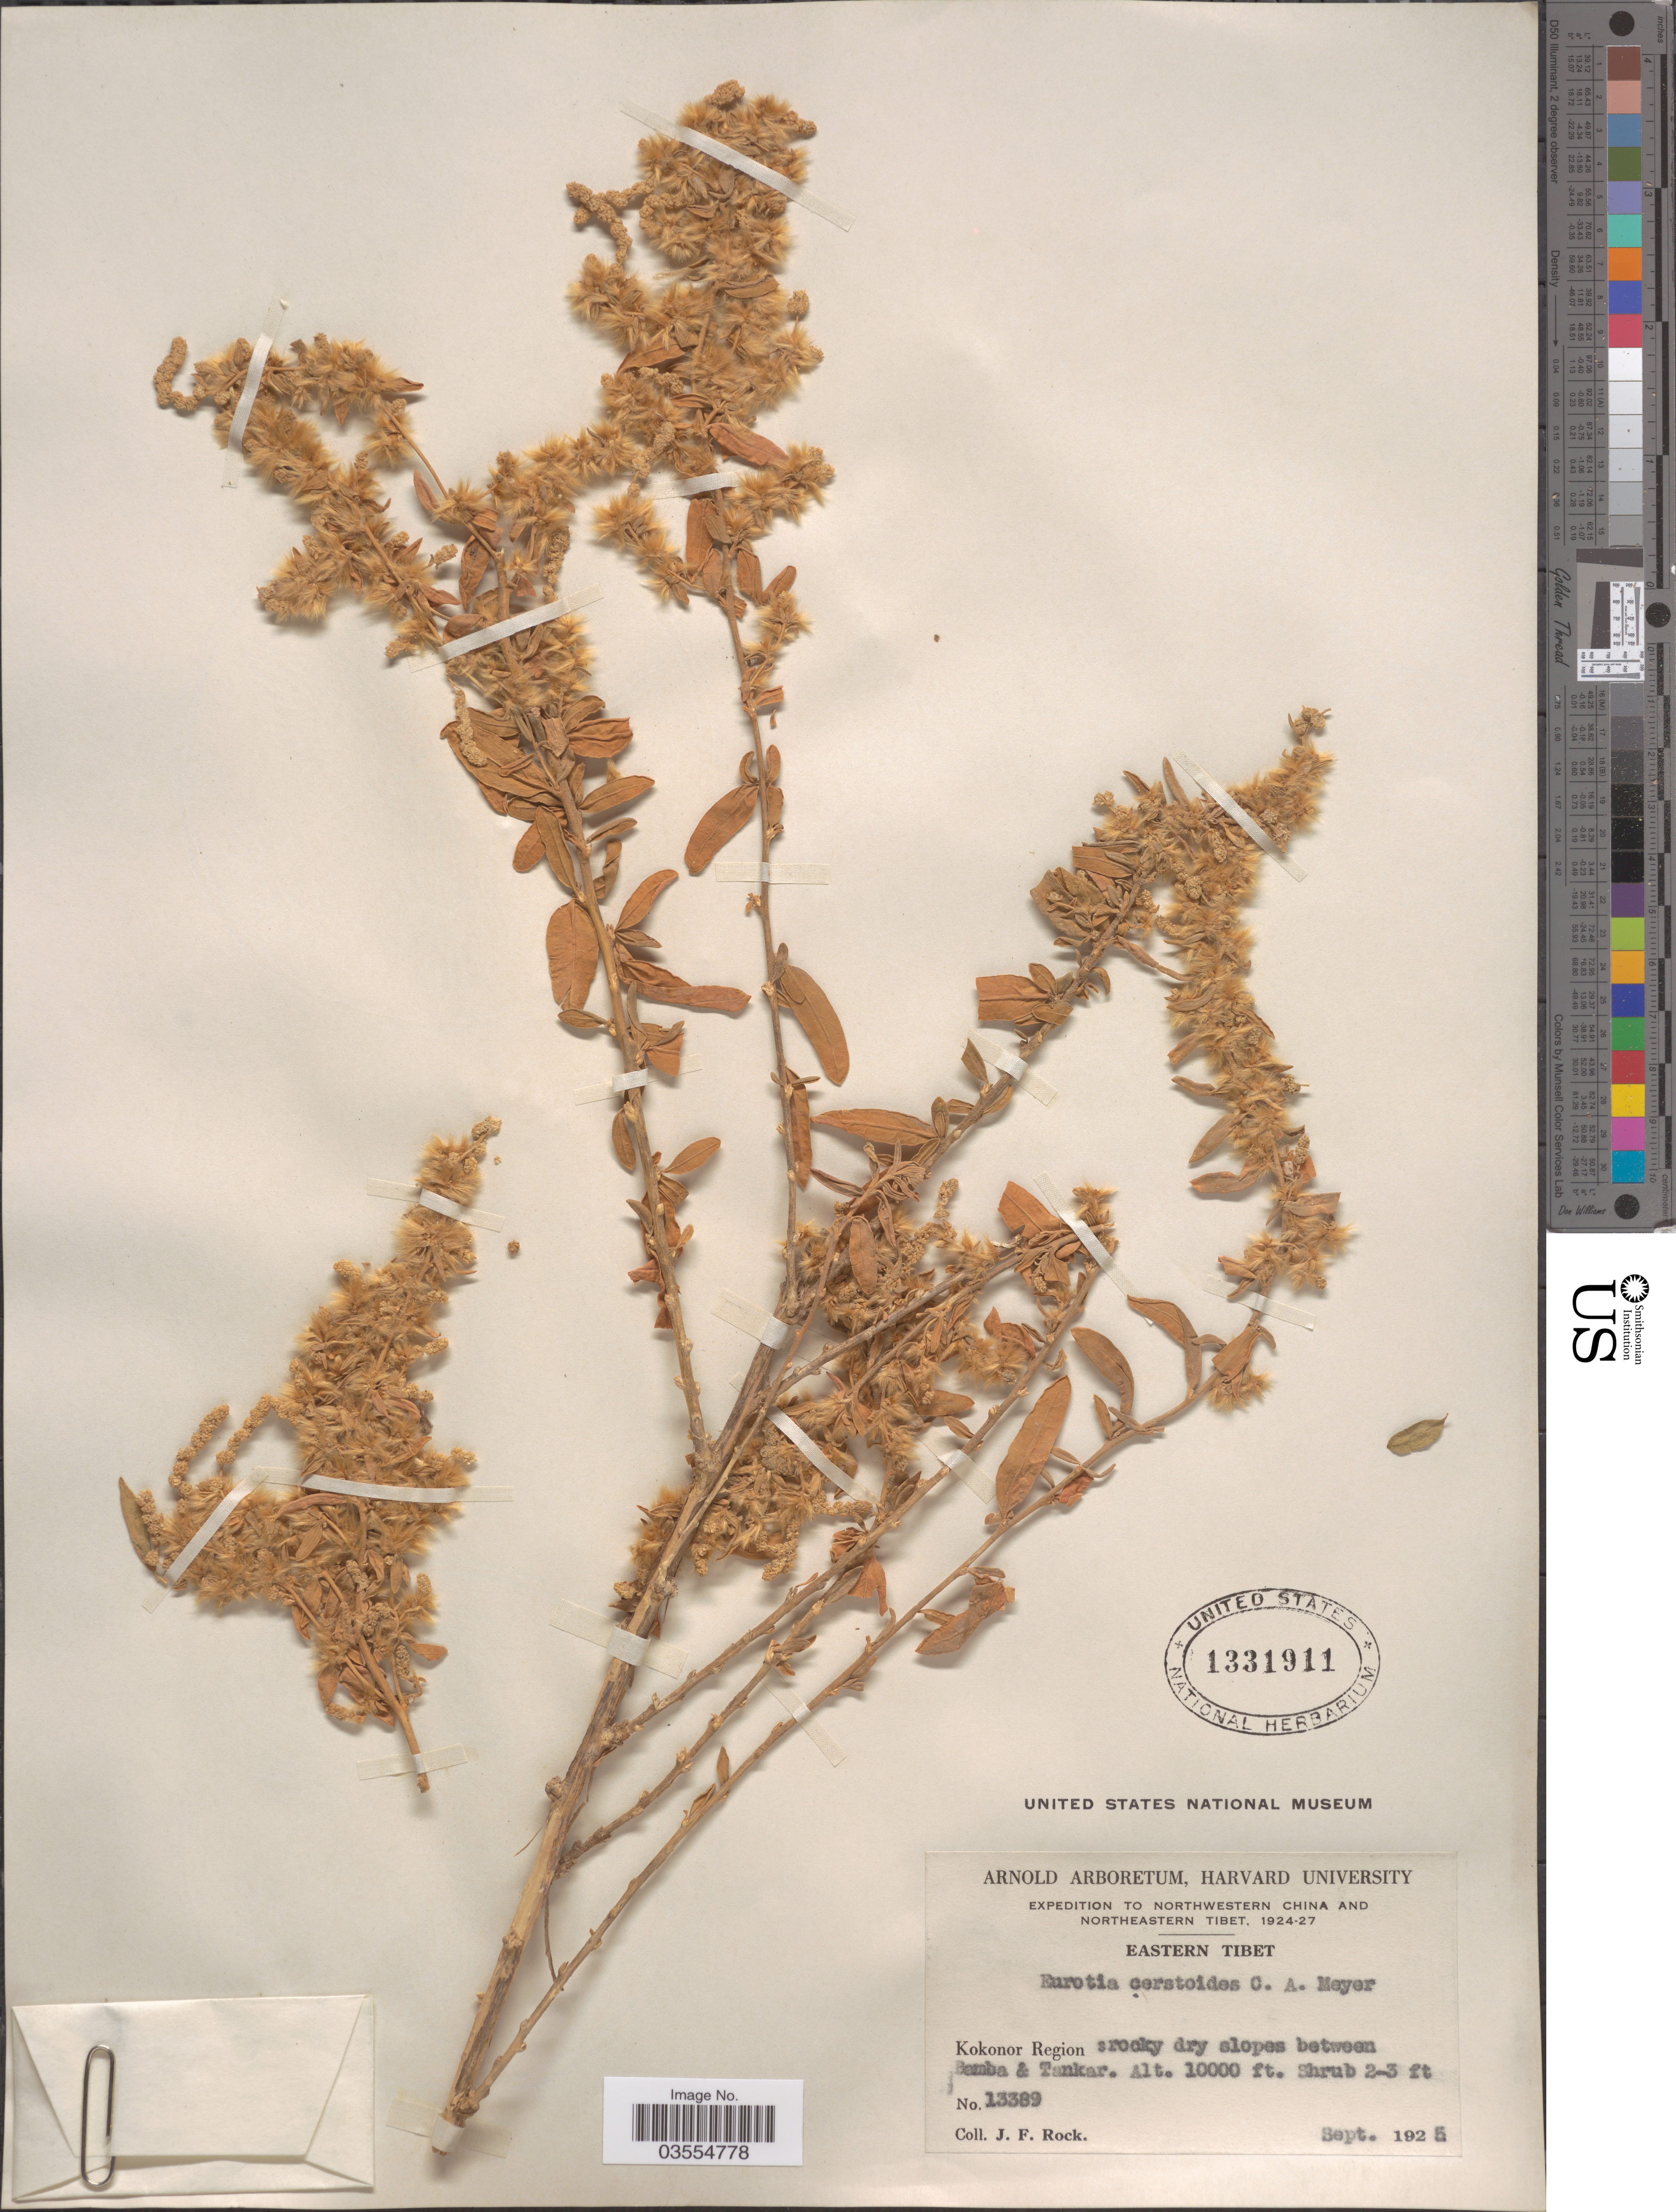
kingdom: Plantae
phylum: Tracheophyta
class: Magnoliopsida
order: Caryophyllales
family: Amaranthaceae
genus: Krascheninnikovia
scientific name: Krascheninnikovia ceratoides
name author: (L.) Gueldenst.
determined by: U.S. National Herbarium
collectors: J. Rock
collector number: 13389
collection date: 1925-09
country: China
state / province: Xizang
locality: Eastern Tibet. Kokonor Region. Slopes between Bamba & Tankar.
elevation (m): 3048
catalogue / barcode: US 1331911